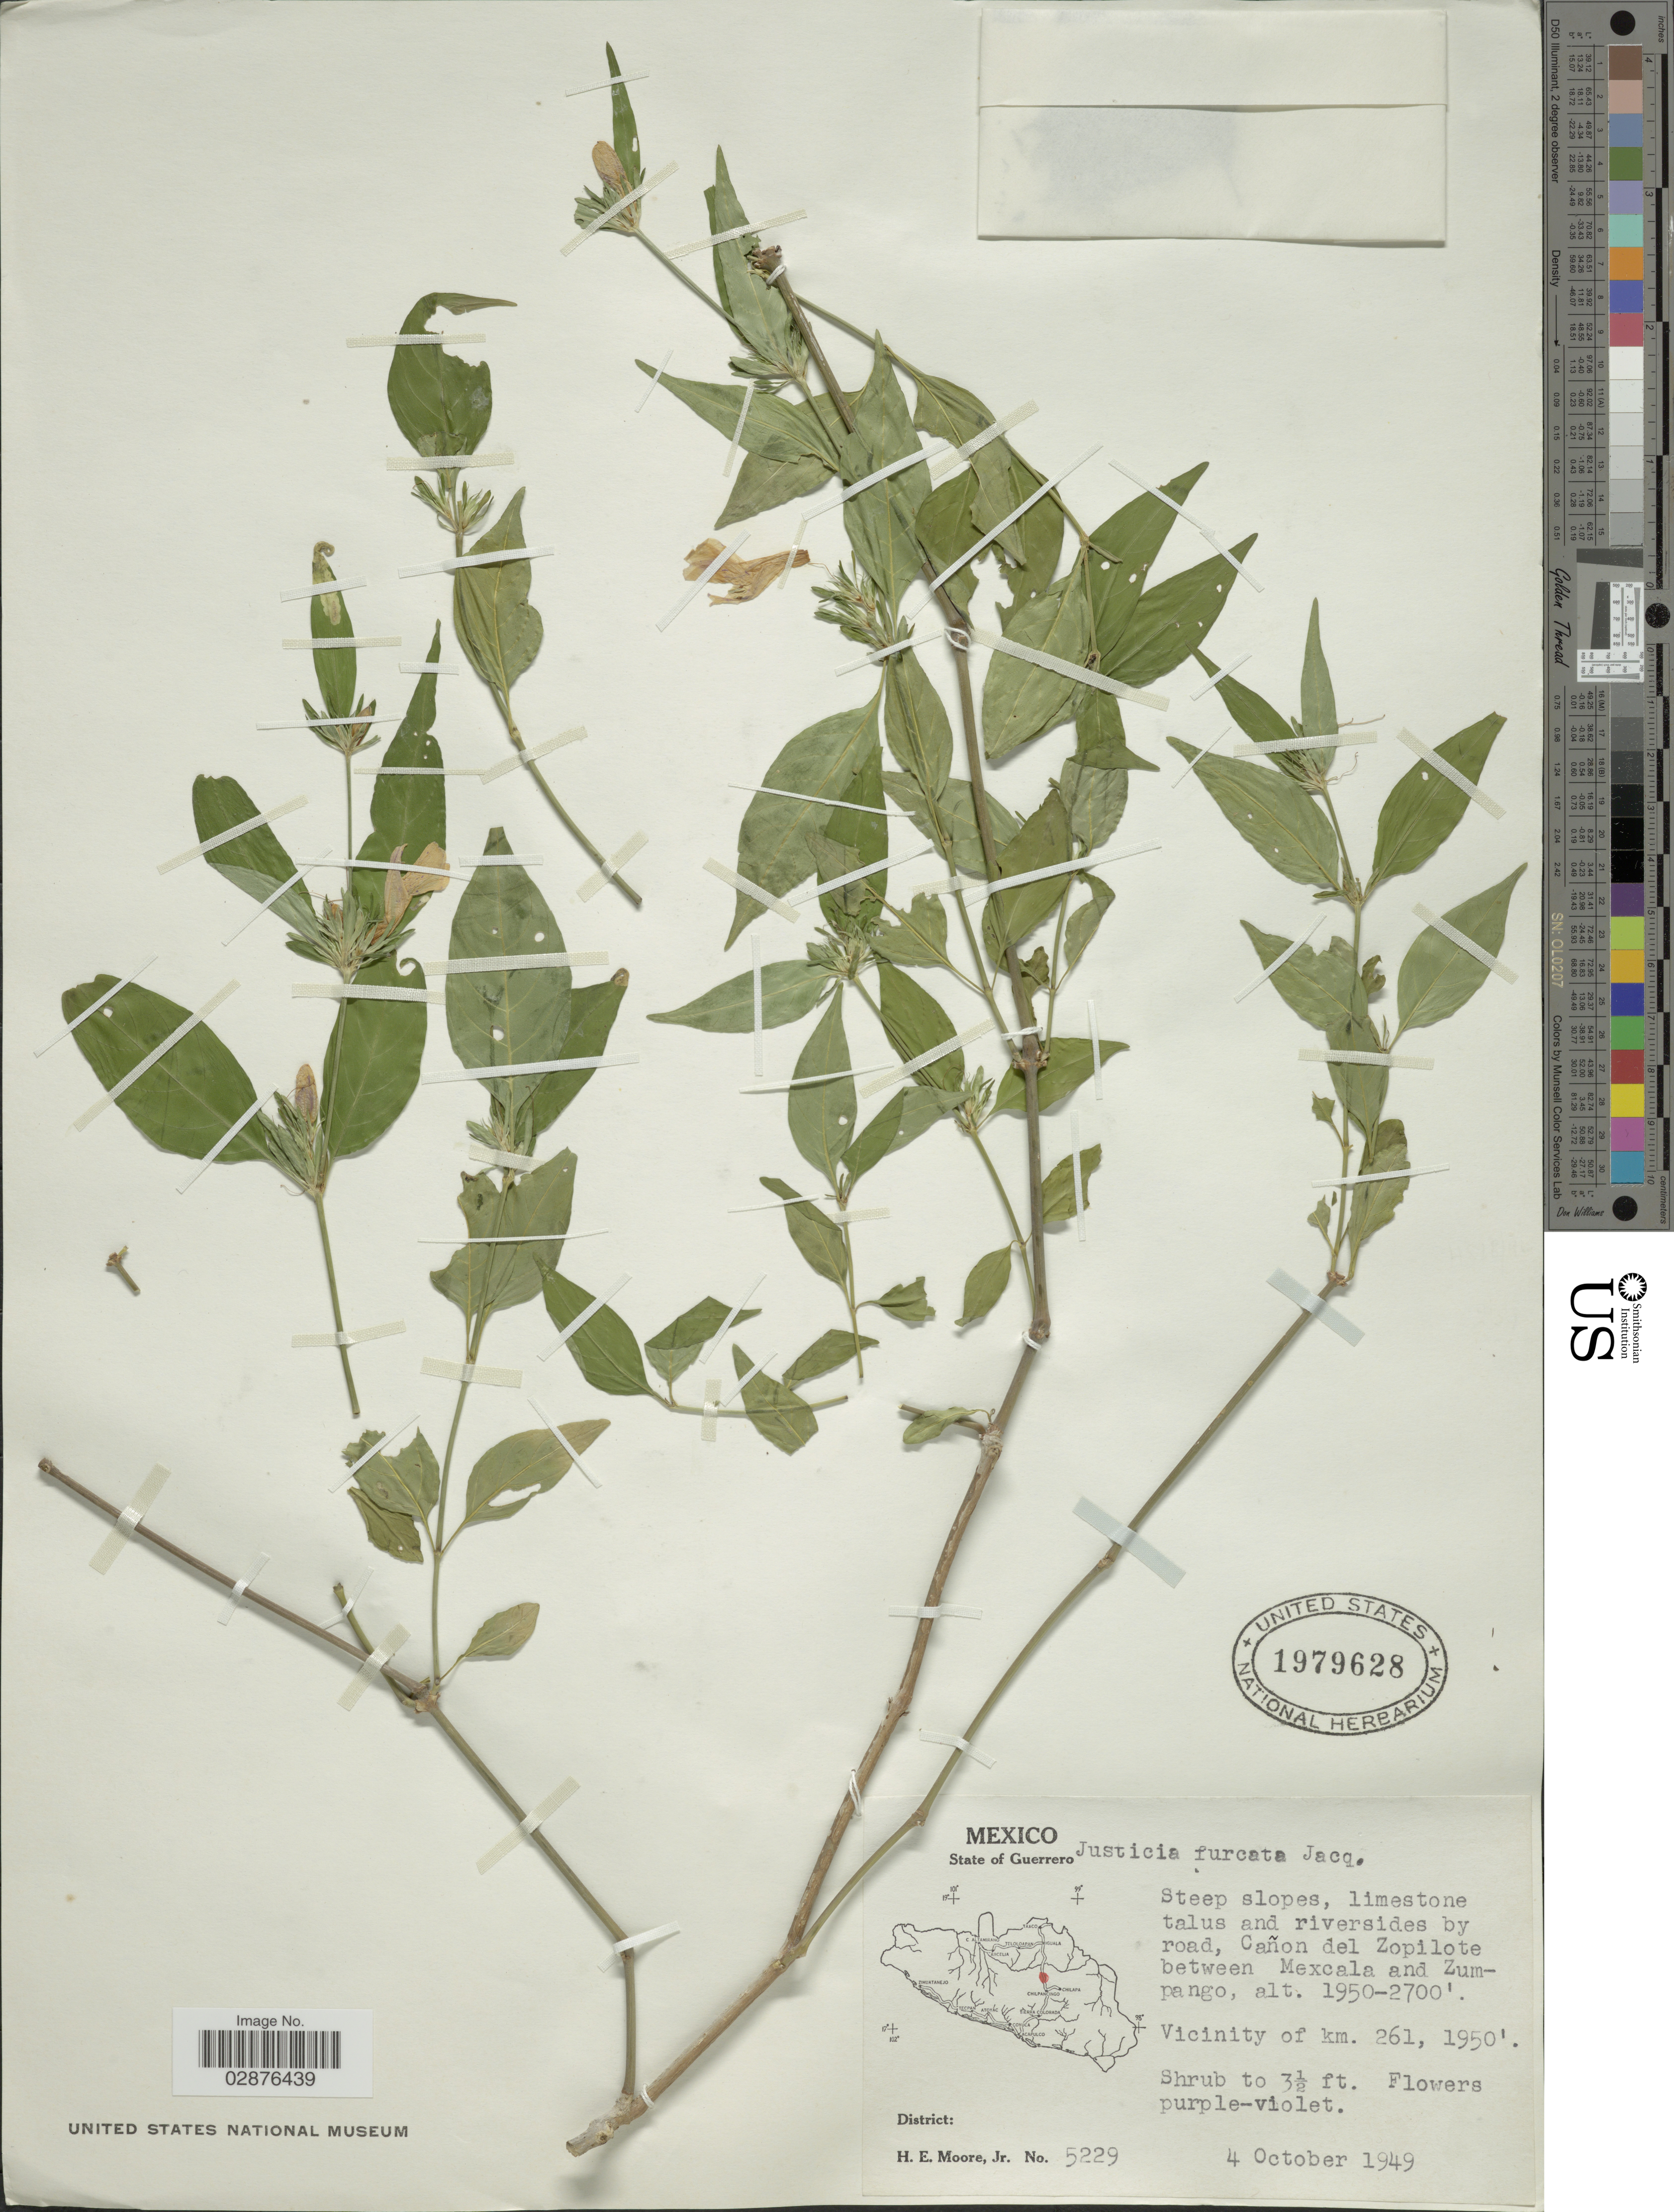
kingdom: Plantae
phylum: Tracheophyta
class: Magnoliopsida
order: Lamiales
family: Acanthaceae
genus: Justicia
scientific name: Justicia furcata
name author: Lam.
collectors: H. Moore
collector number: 5229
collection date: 1949-10-04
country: Mexico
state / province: Guerrero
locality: Cañon del Zopilote between Mexcala and Zumpango. Vicinity of km. 261.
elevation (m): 594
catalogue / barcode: US 1979628